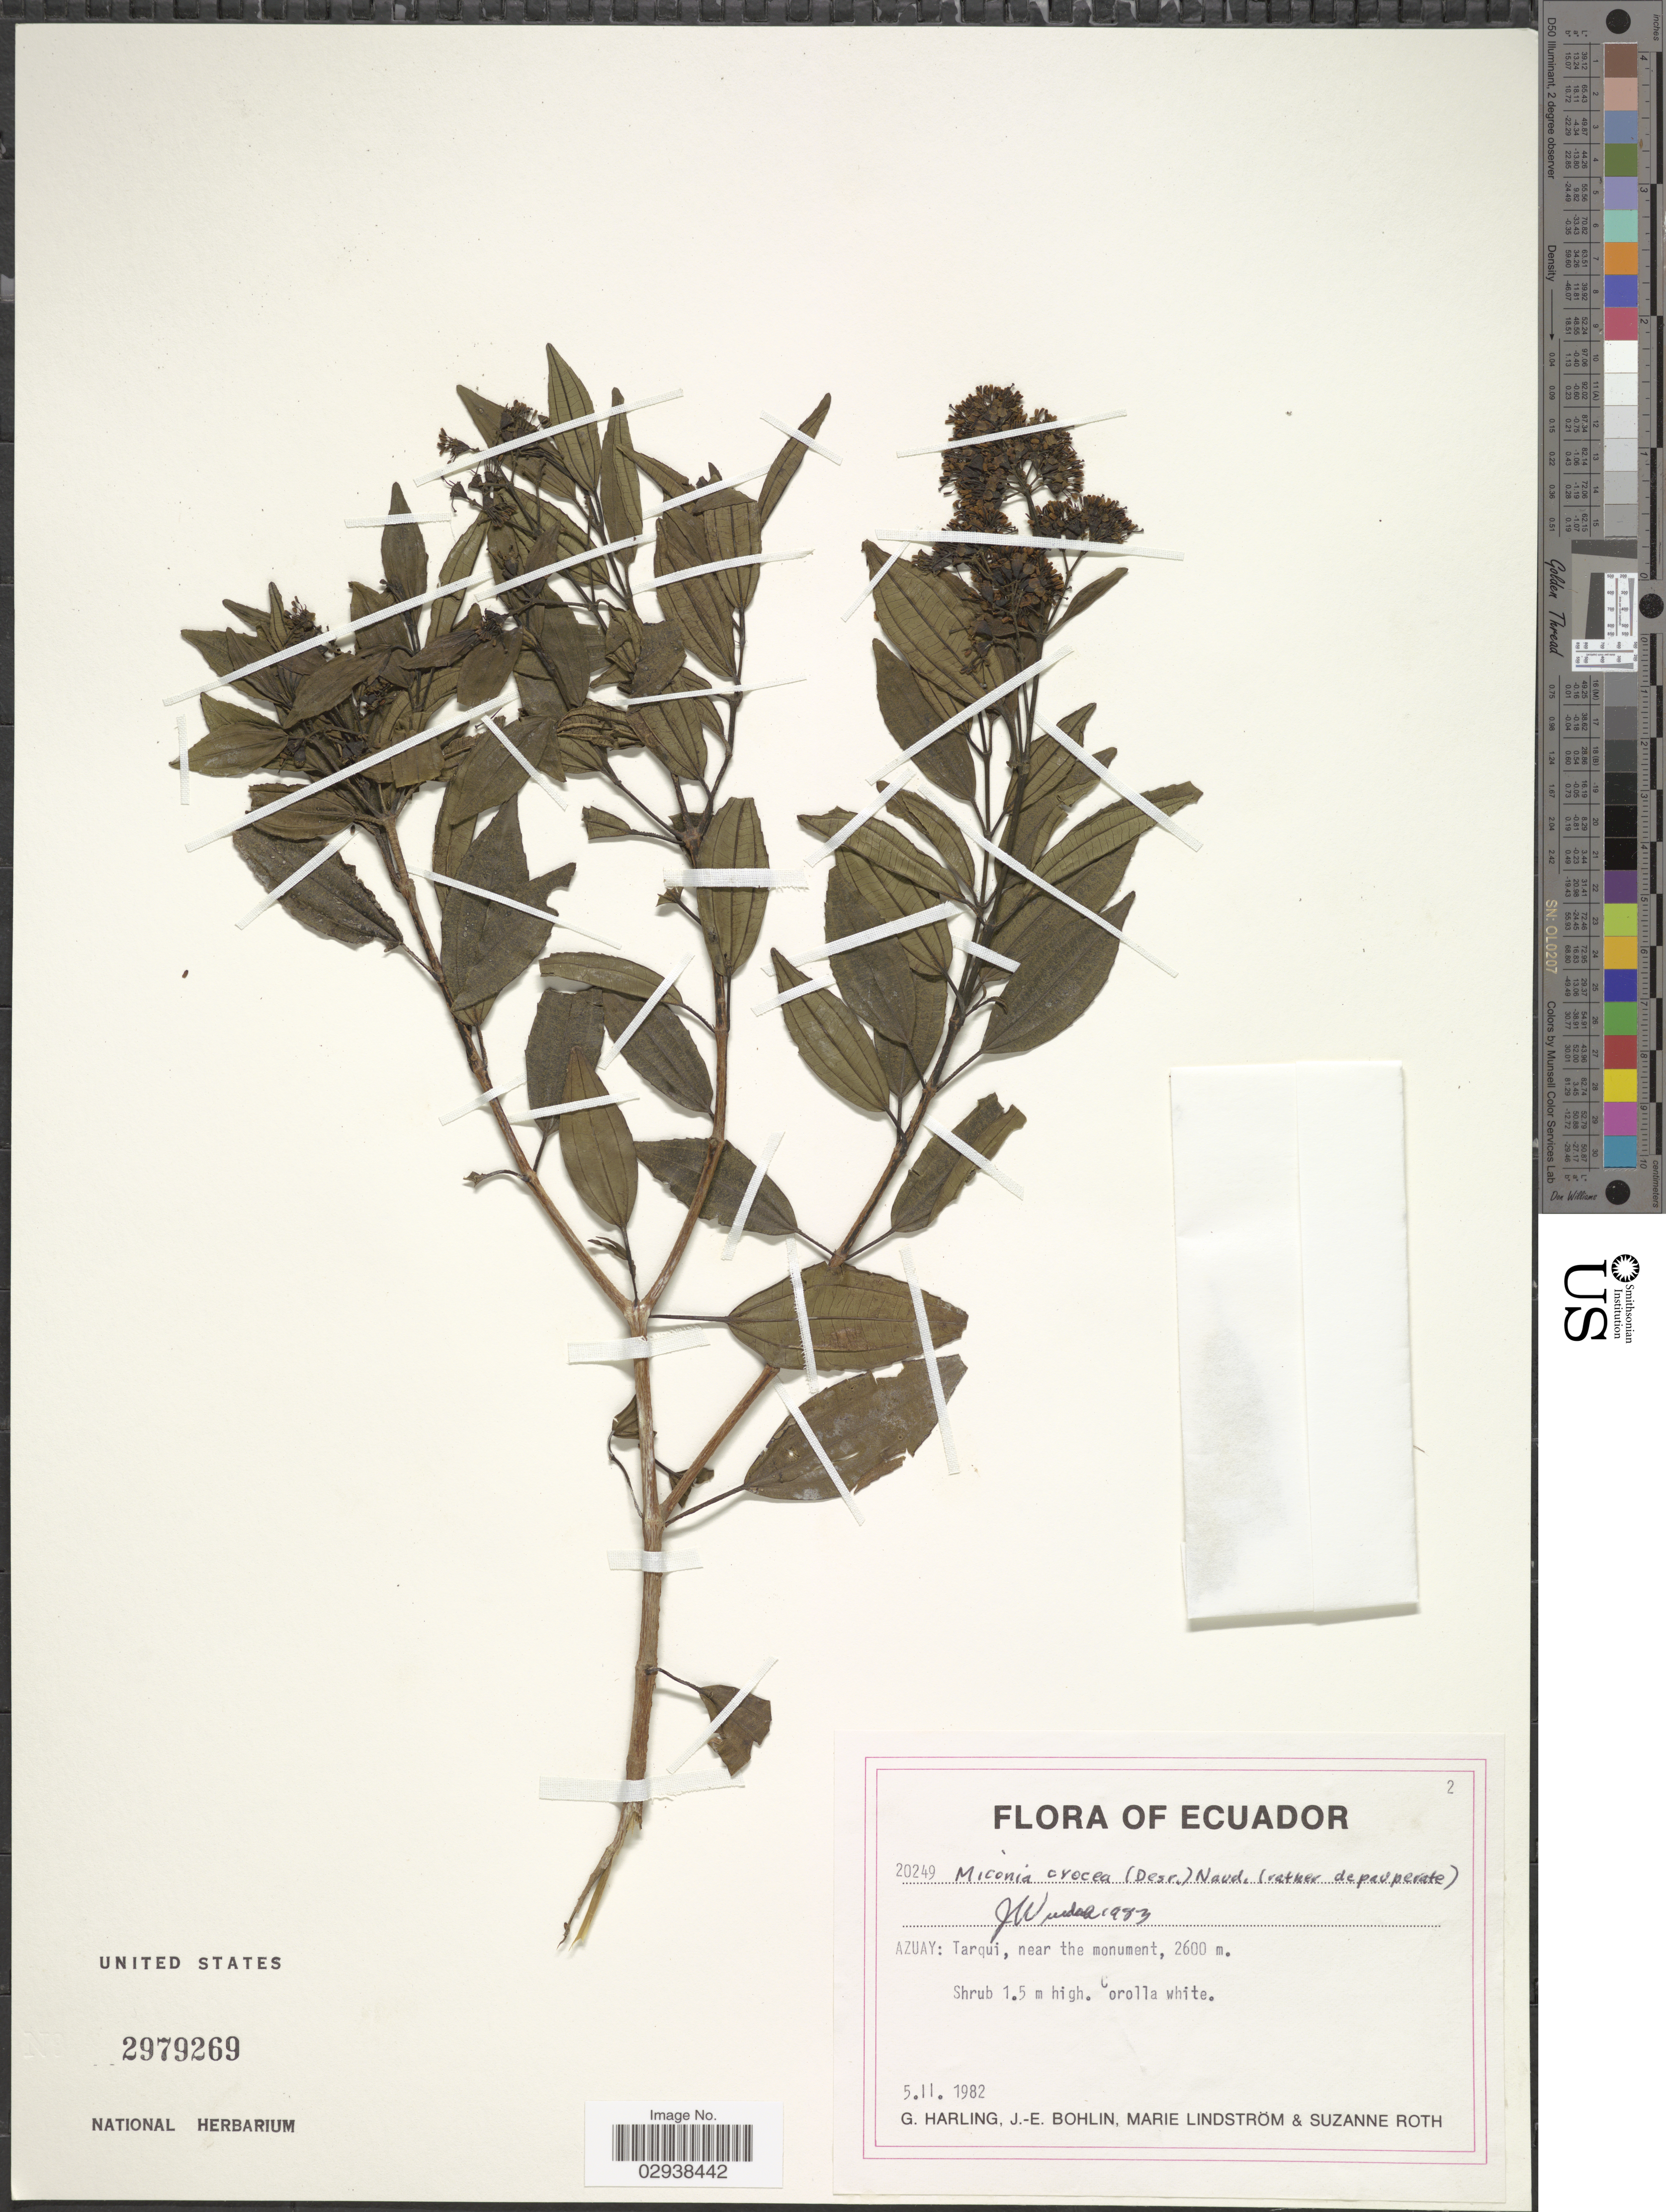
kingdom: Plantae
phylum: Tracheophyta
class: Magnoliopsida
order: Myrtales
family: Melastomataceae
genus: Miconia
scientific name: Miconia crocea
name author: (Desr.) Naudin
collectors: G. Harling, J. Bohlin, M. Lindström & S. Roth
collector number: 20249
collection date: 1982-02-05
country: Ecuador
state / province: Azuay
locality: Tarqui, near the monument.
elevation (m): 2600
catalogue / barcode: US 2979269